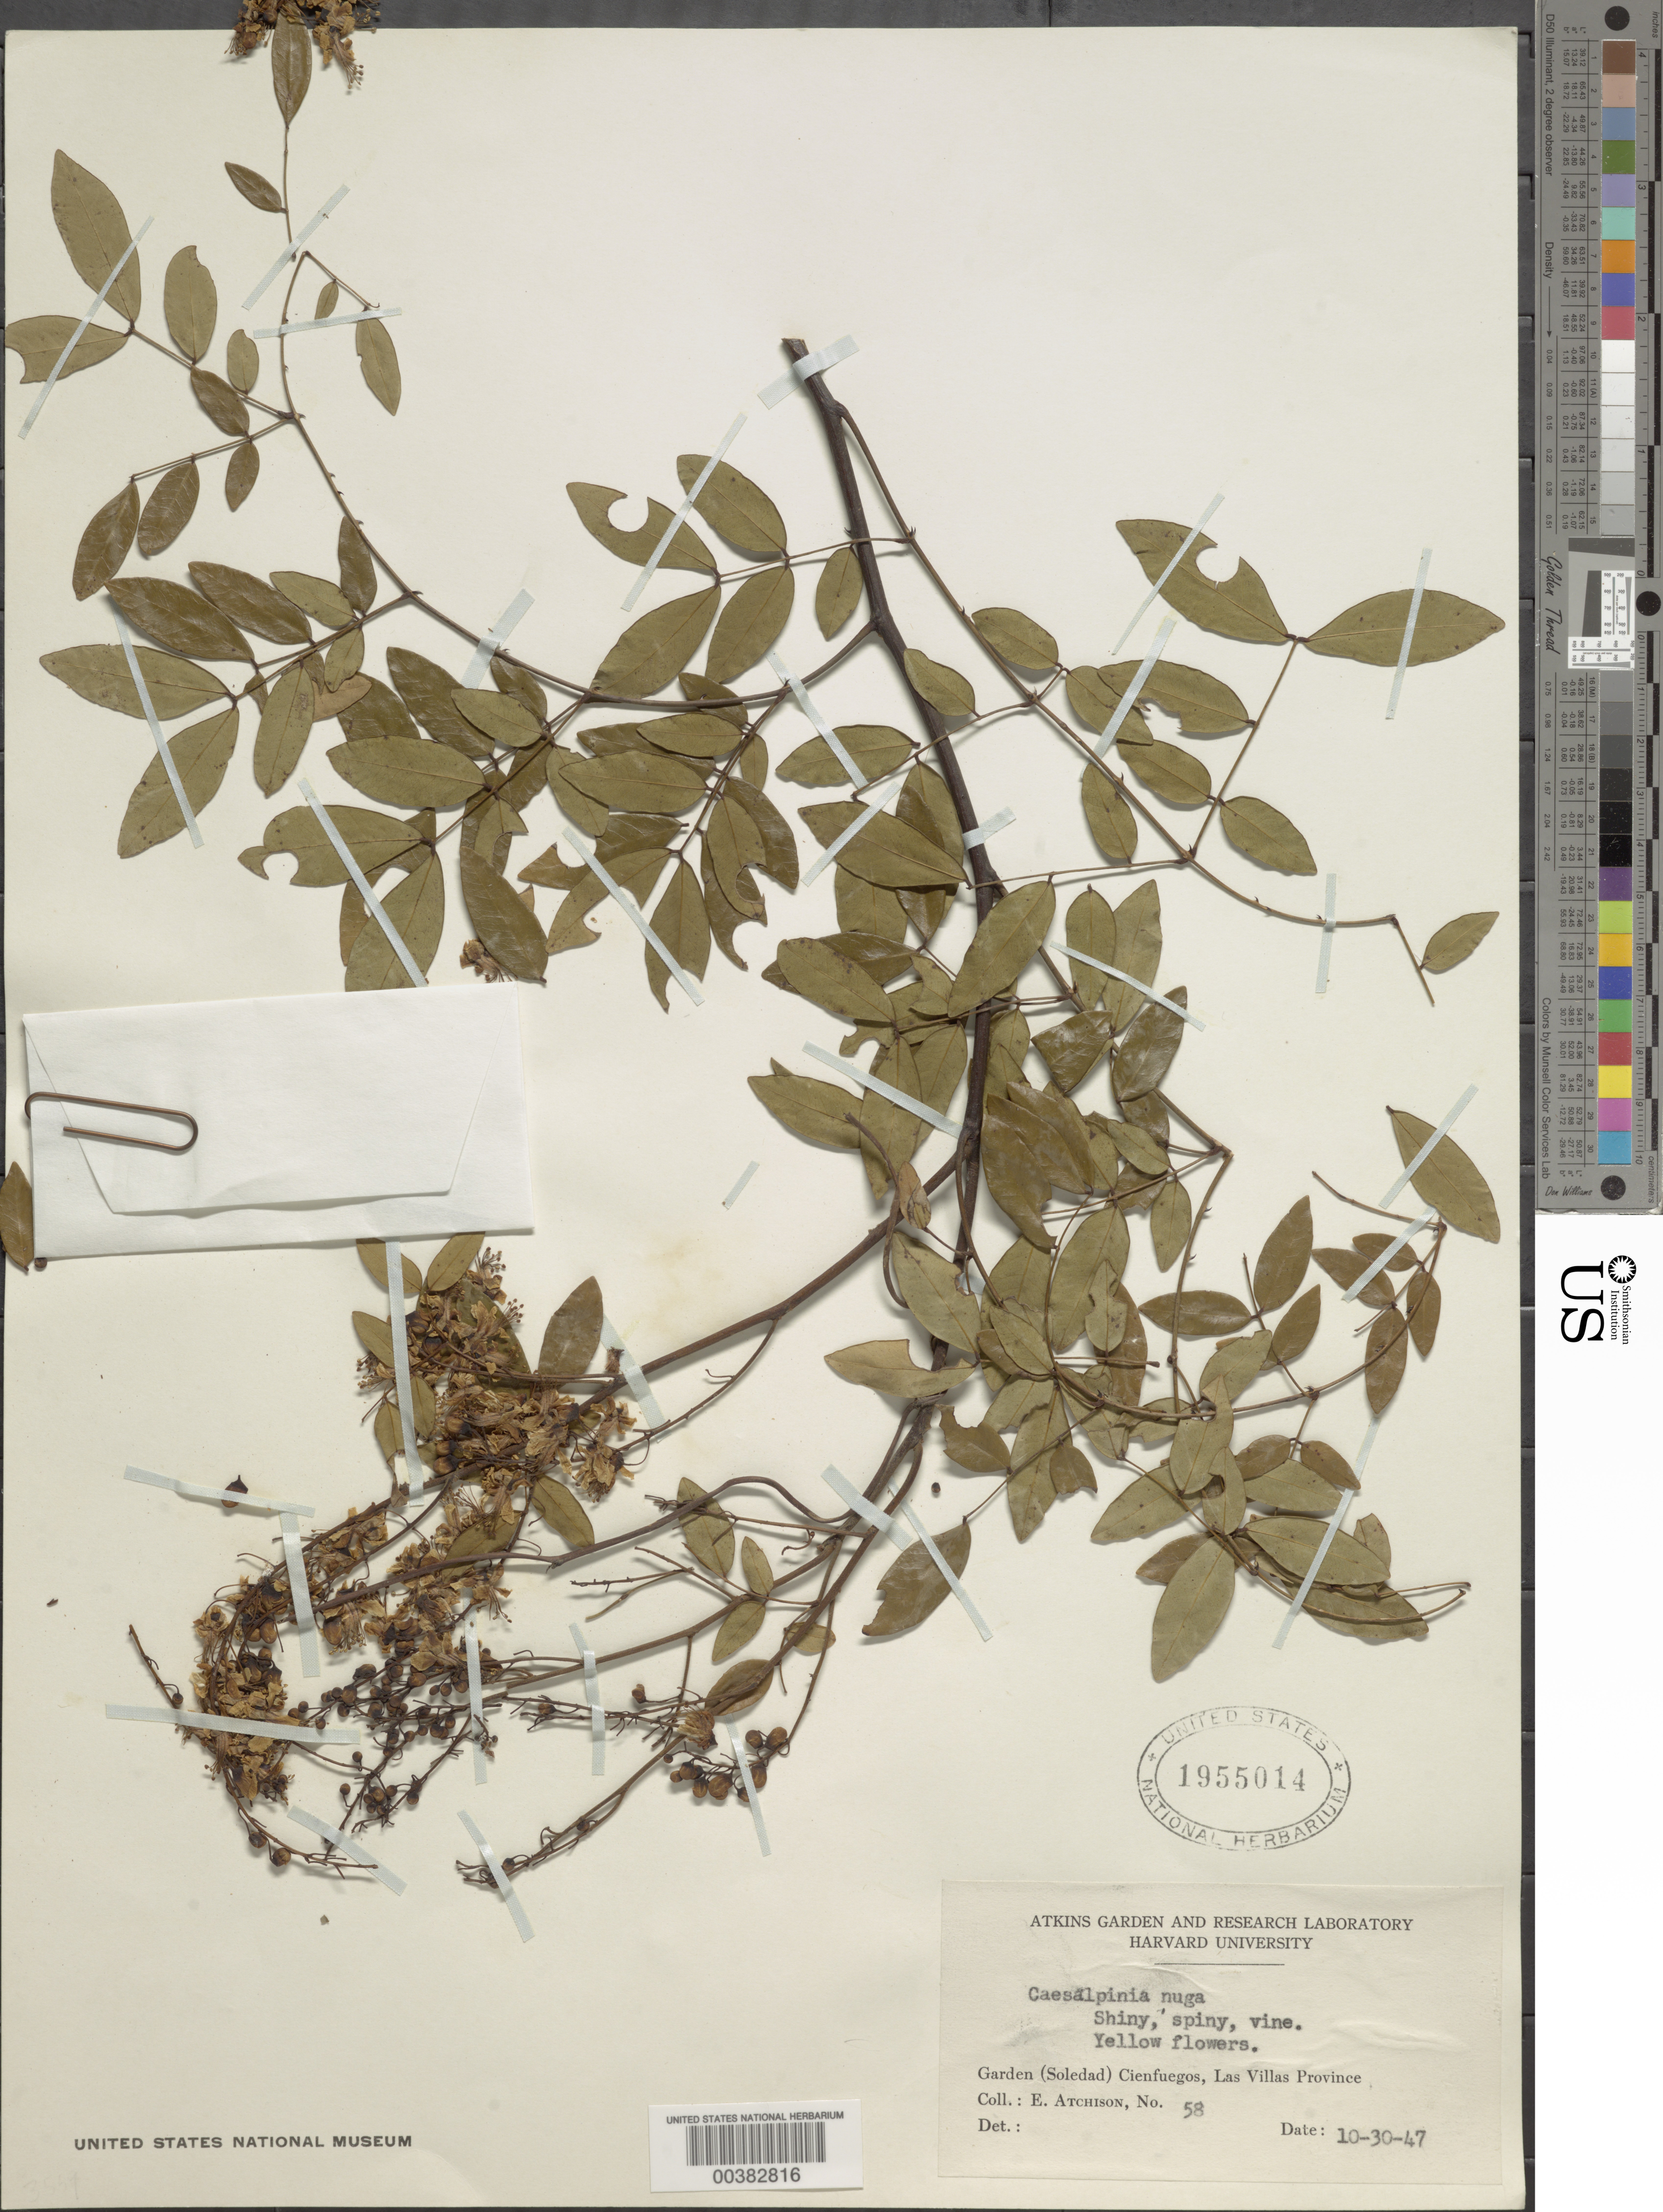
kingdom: Plantae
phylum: Tracheophyta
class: Magnoliopsida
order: Fabales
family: Fabaceae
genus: Ticanto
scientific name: Ticanto crista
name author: (L.) R. Clark & Gagnon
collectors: E. Atchison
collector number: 58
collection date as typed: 30 Oct 1947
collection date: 1947-10-30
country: Cuba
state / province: Las Villas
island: Greater Antilles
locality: Garden, soldad cienfuegos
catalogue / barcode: US 1955014